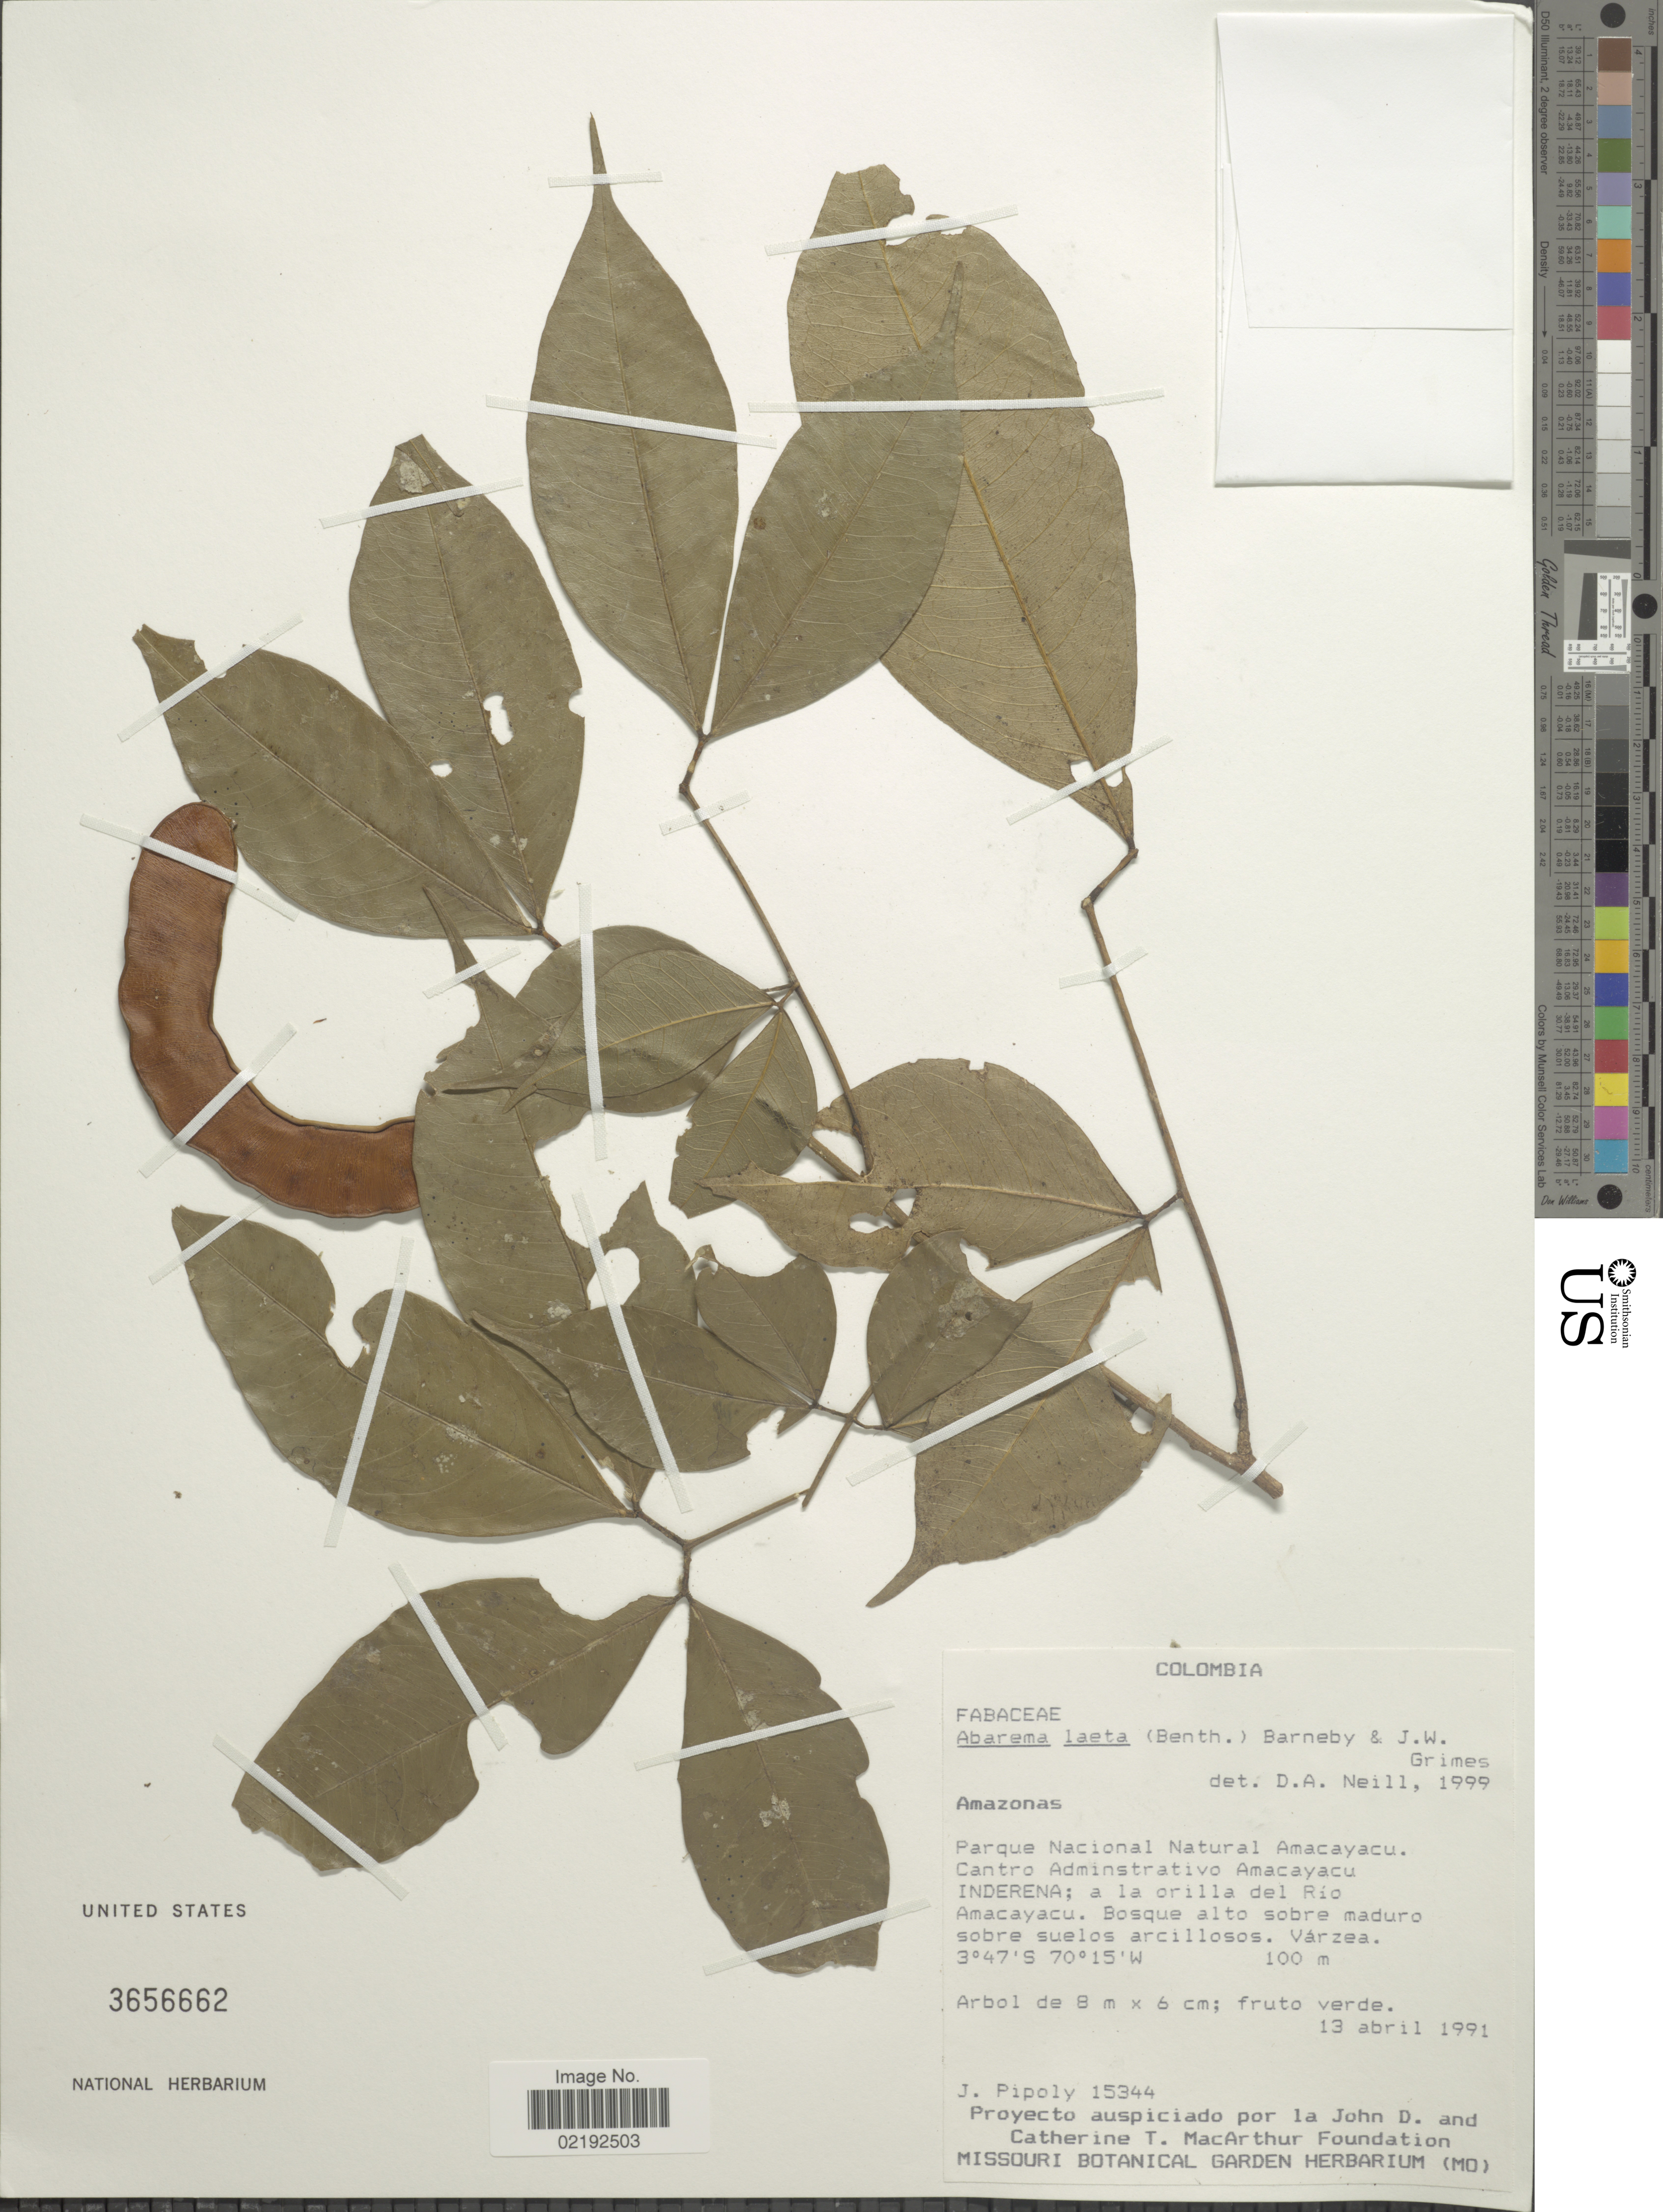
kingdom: Plantae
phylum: Tracheophyta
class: Magnoliopsida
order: Fabales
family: Fabaceae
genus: Abarema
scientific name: Abarema laeta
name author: (Benth.) Barneby & J.W. Grimes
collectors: J. J. Pipoly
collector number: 15344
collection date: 1991-04-13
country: Colombia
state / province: Amazônas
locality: Parque Nacional Natural Amacayacu, Cantro Adminstrativo Amacayacu, Inderena, a la orilla del Rio Amacayacu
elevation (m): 100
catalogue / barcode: US 3656662